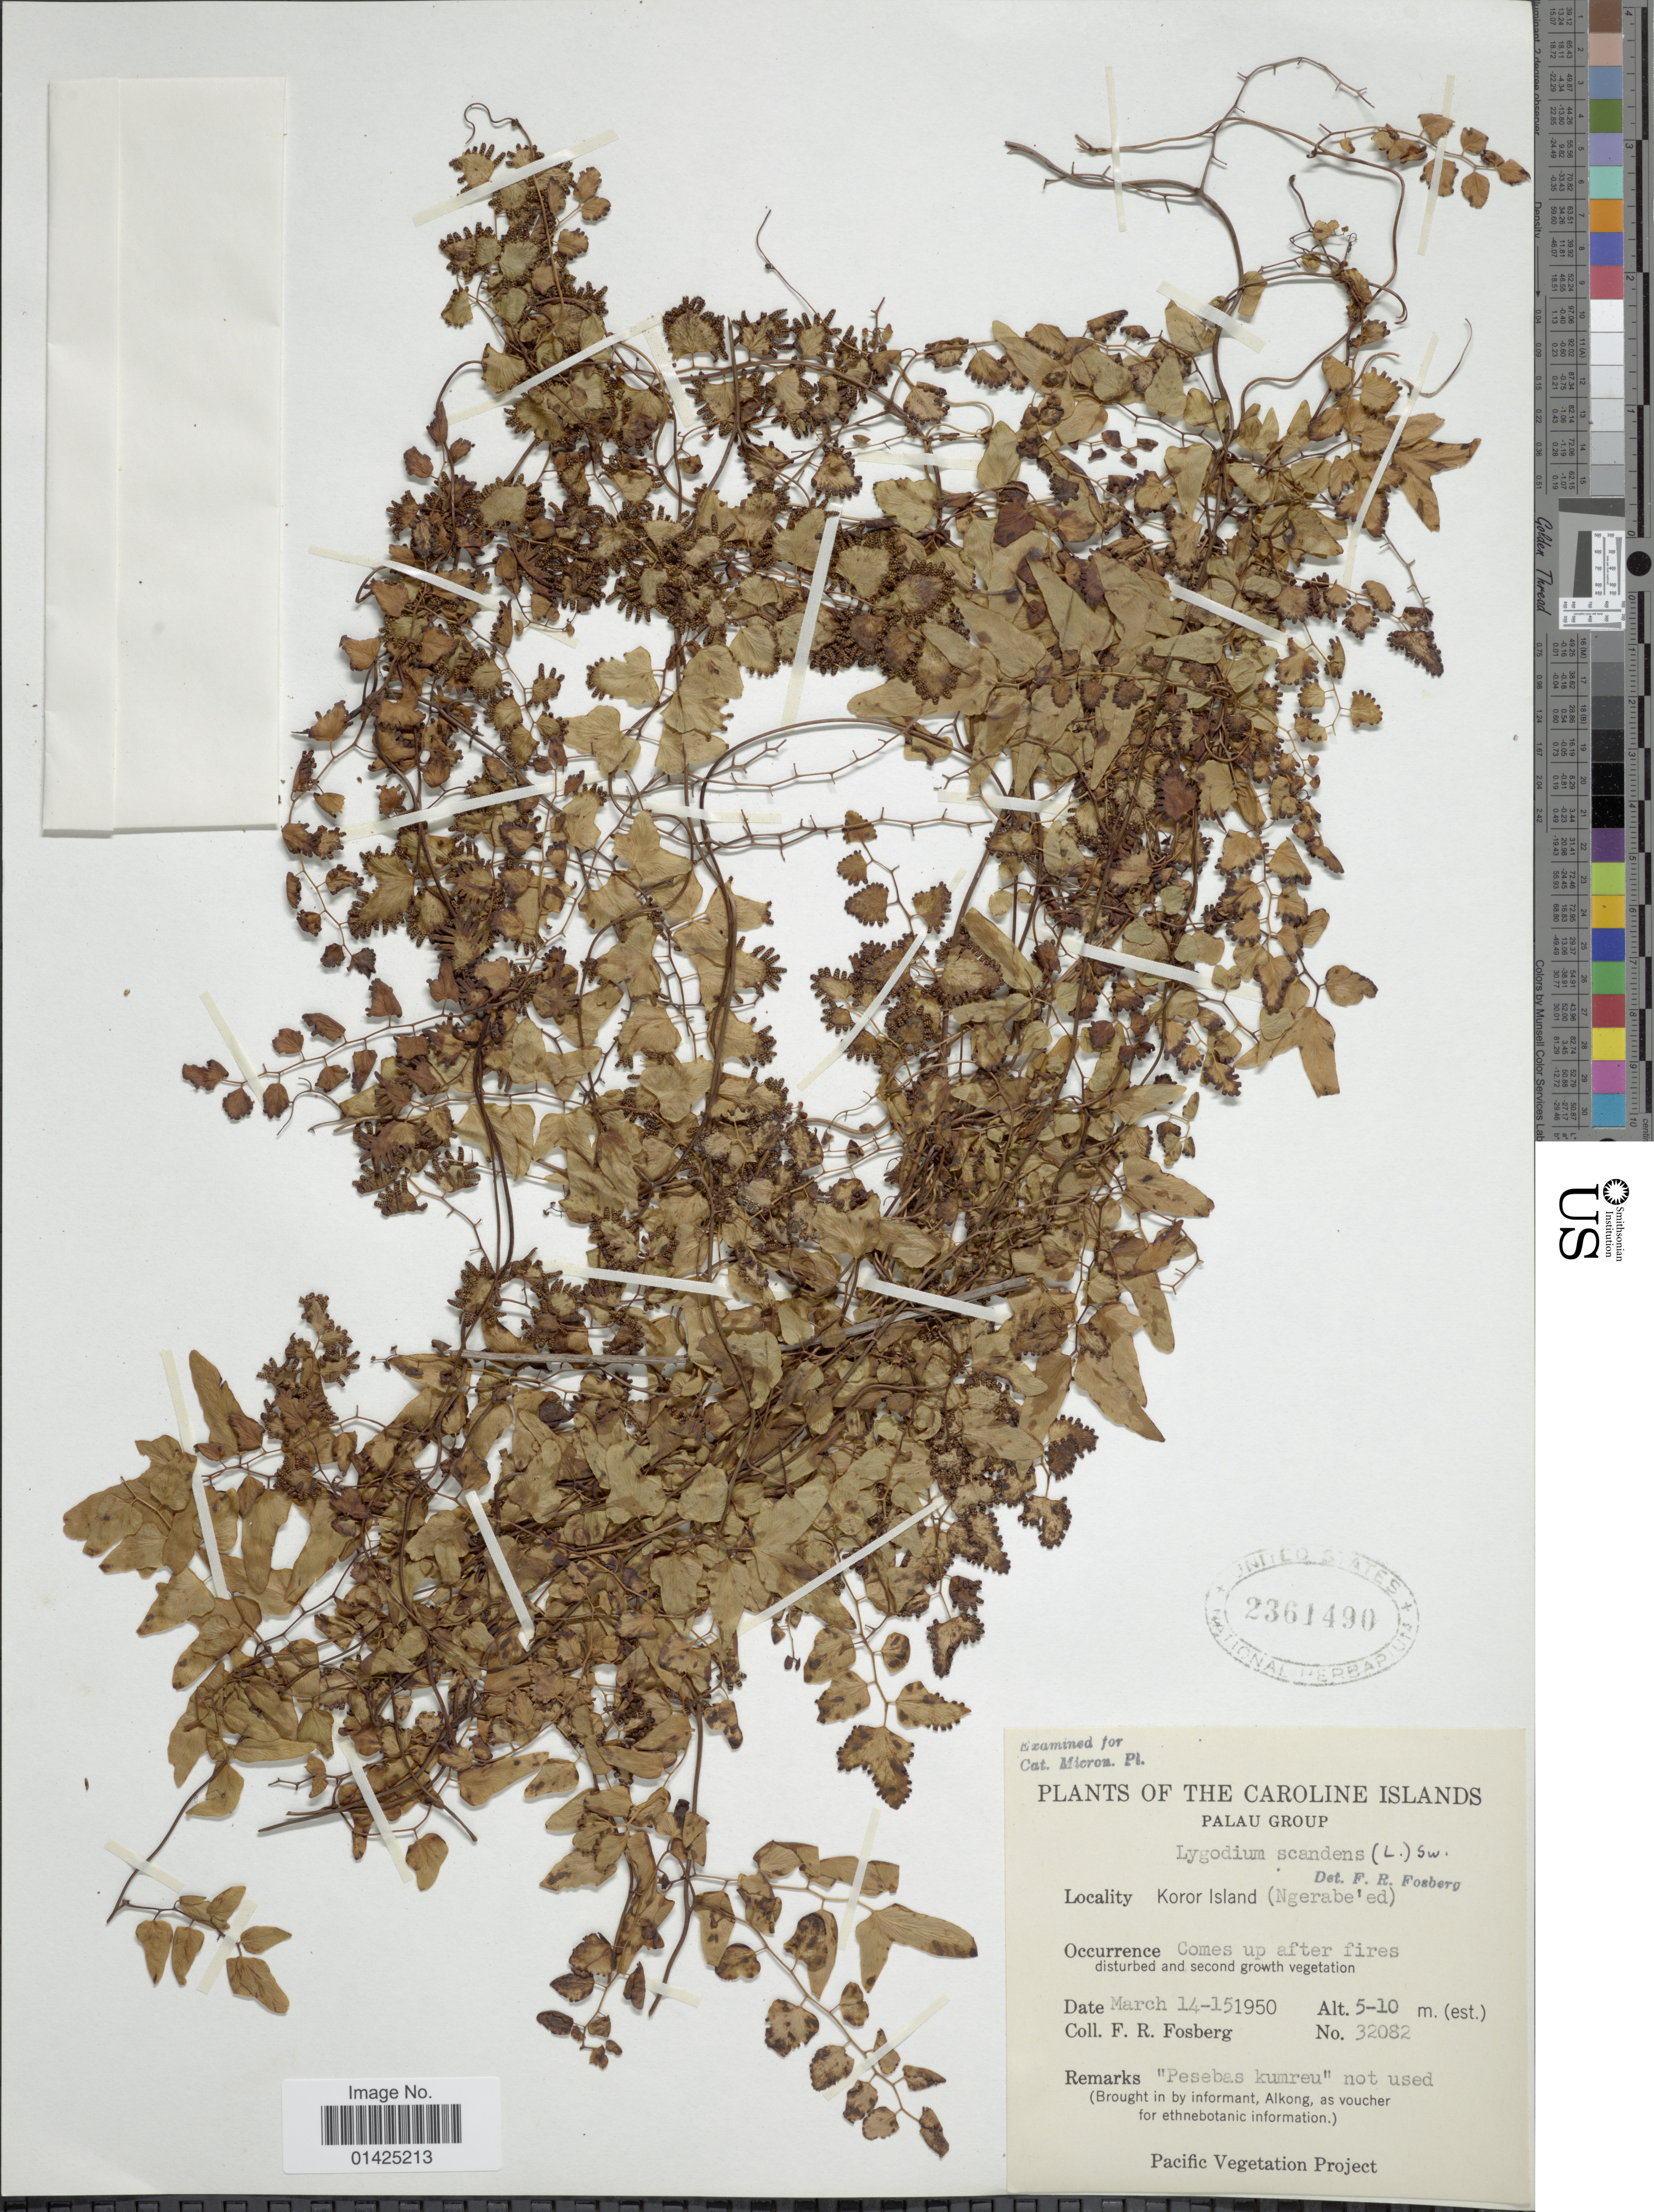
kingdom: Plantae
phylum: Tracheophyta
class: Polypodiopsida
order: Schizaeales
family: Lygodiaceae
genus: Lygodium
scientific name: Lygodium microphyllum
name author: (Cav.) R. Br.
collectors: F. R. Fosberg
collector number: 32082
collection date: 1950-03-14/1950-03-15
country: Palau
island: Oreor [Koror]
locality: Para Group, Koror Island (Ngerabe'ed)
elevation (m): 5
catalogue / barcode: US 2361490